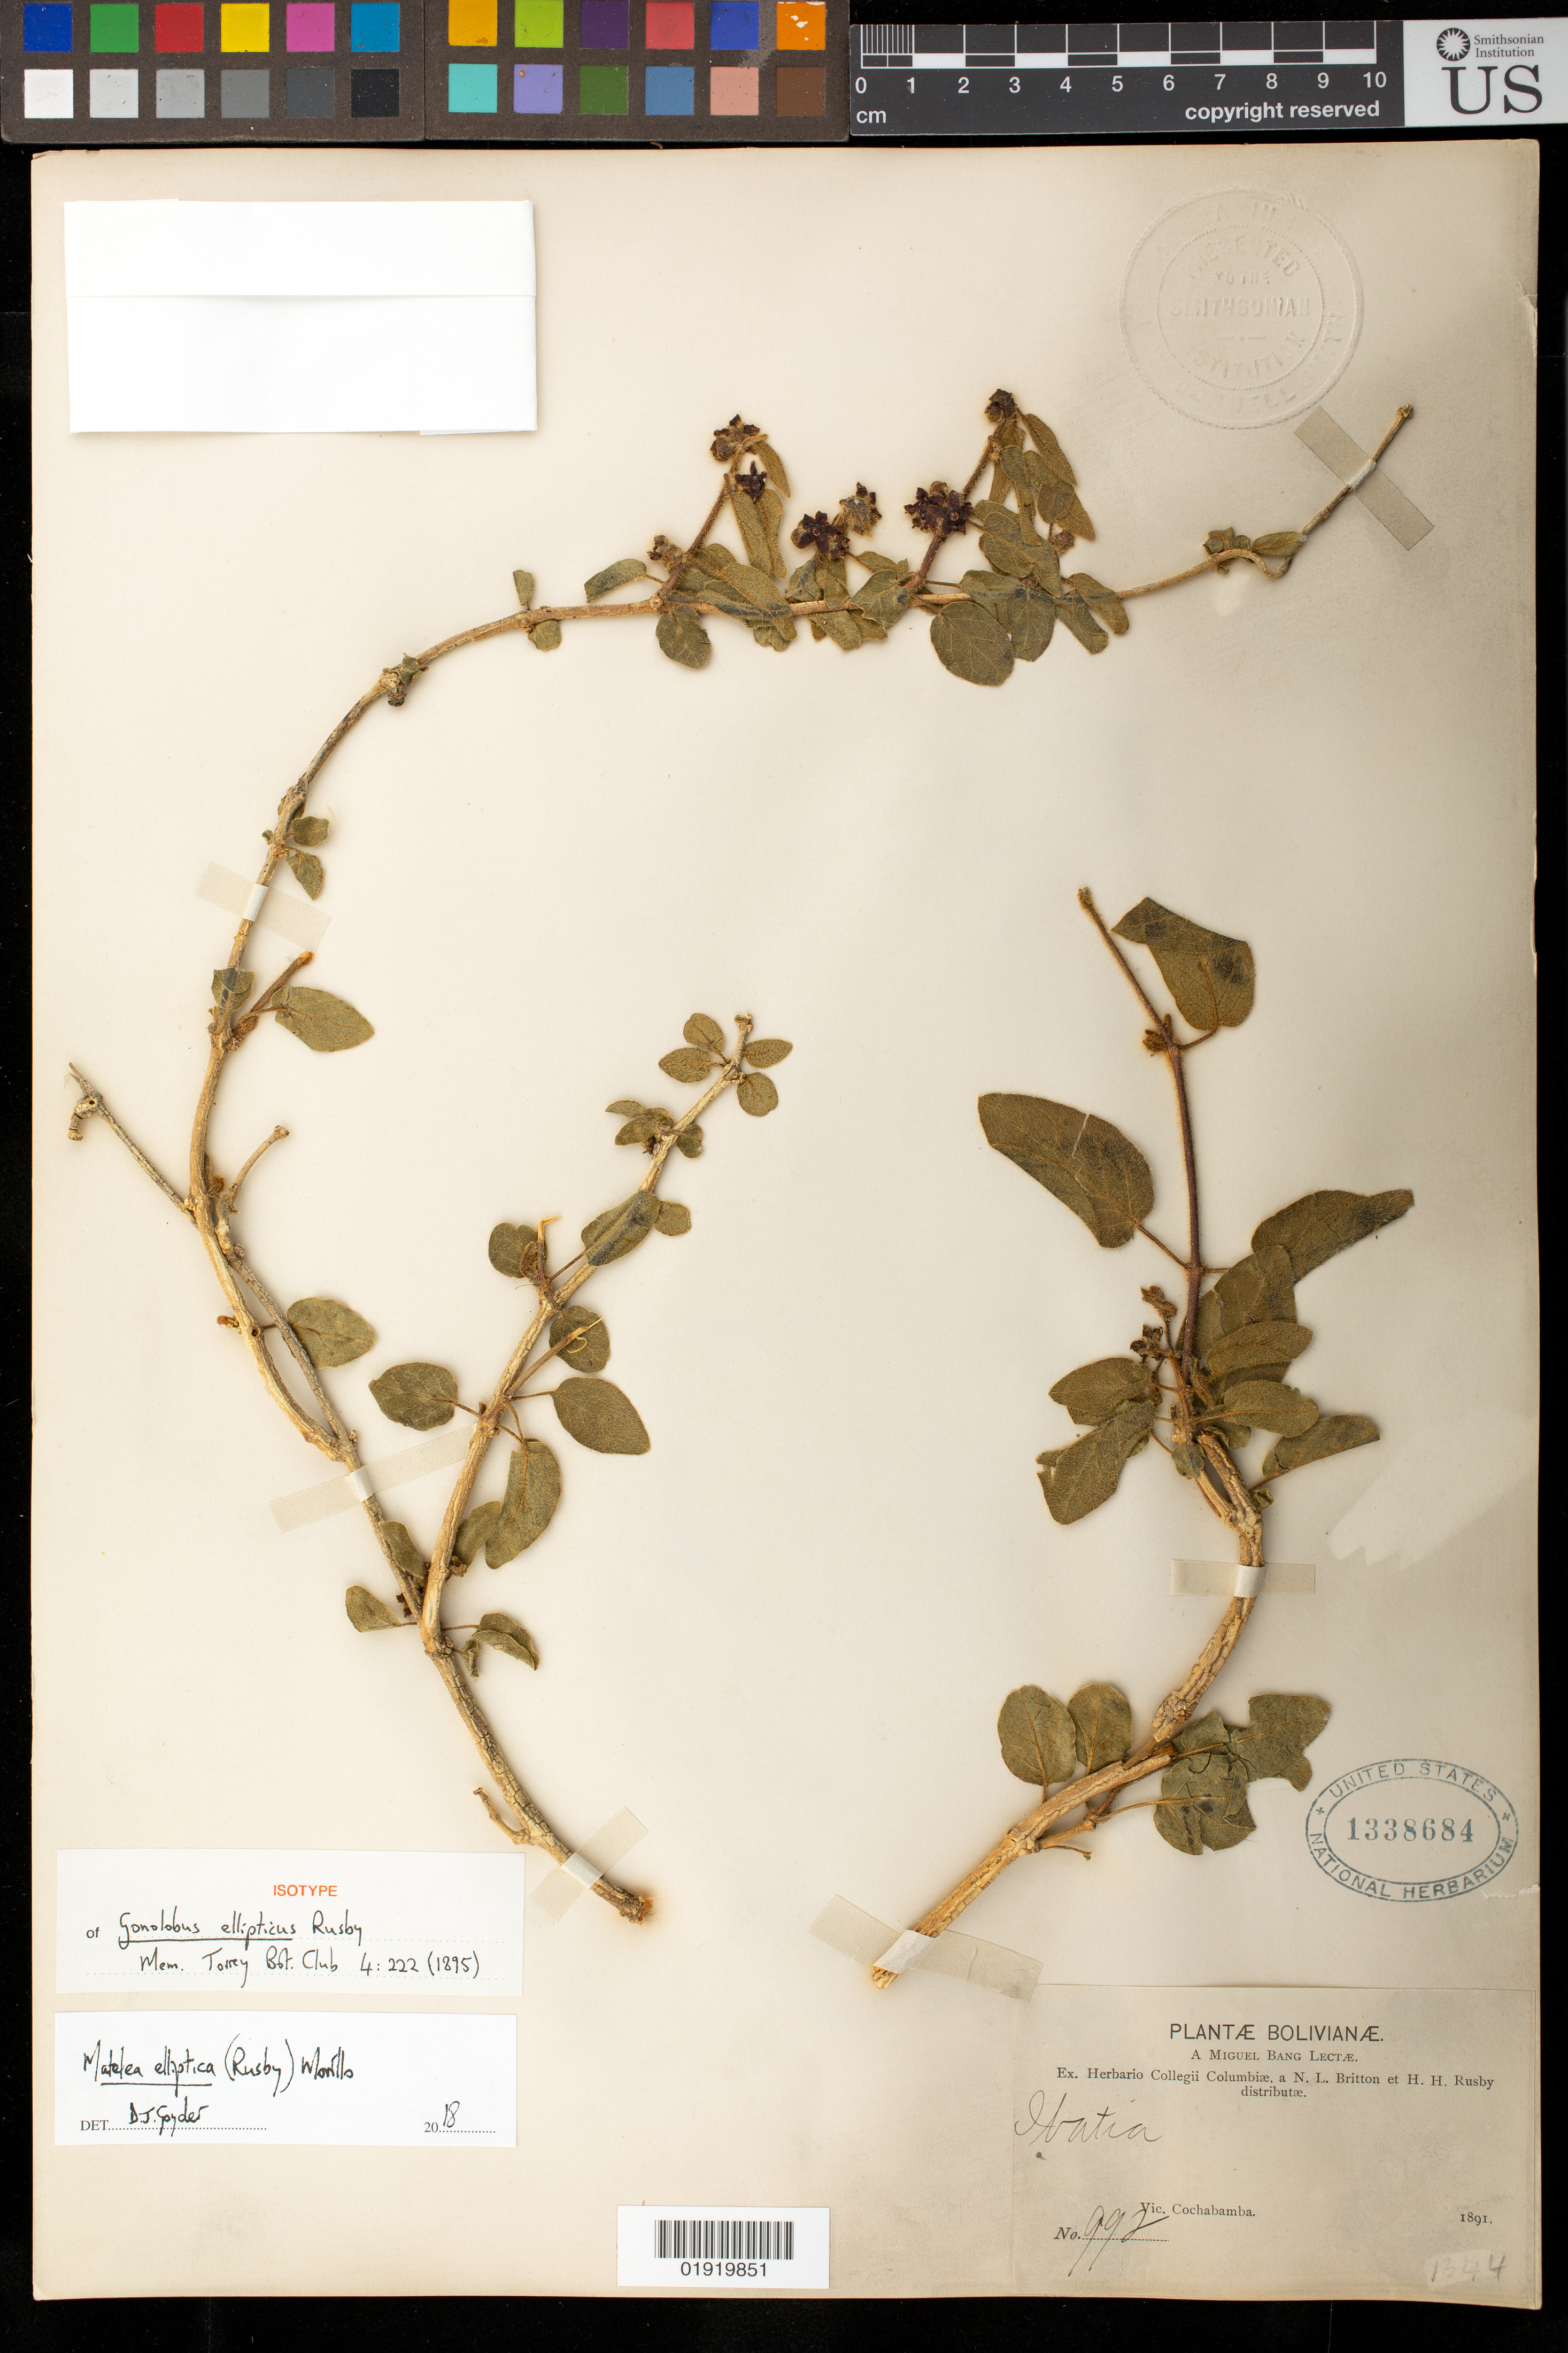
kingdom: Plantae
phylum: Tracheophyta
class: Magnoliopsida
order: Gentianales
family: Apocynaceae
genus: Gonolobus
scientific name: Gonolobus ellipticus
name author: Rusby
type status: Isotype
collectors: M. Bang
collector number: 992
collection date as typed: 1891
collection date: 1891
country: Bolivia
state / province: Cochabamba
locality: Vic. Cochabamba.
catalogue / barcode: US 1338684